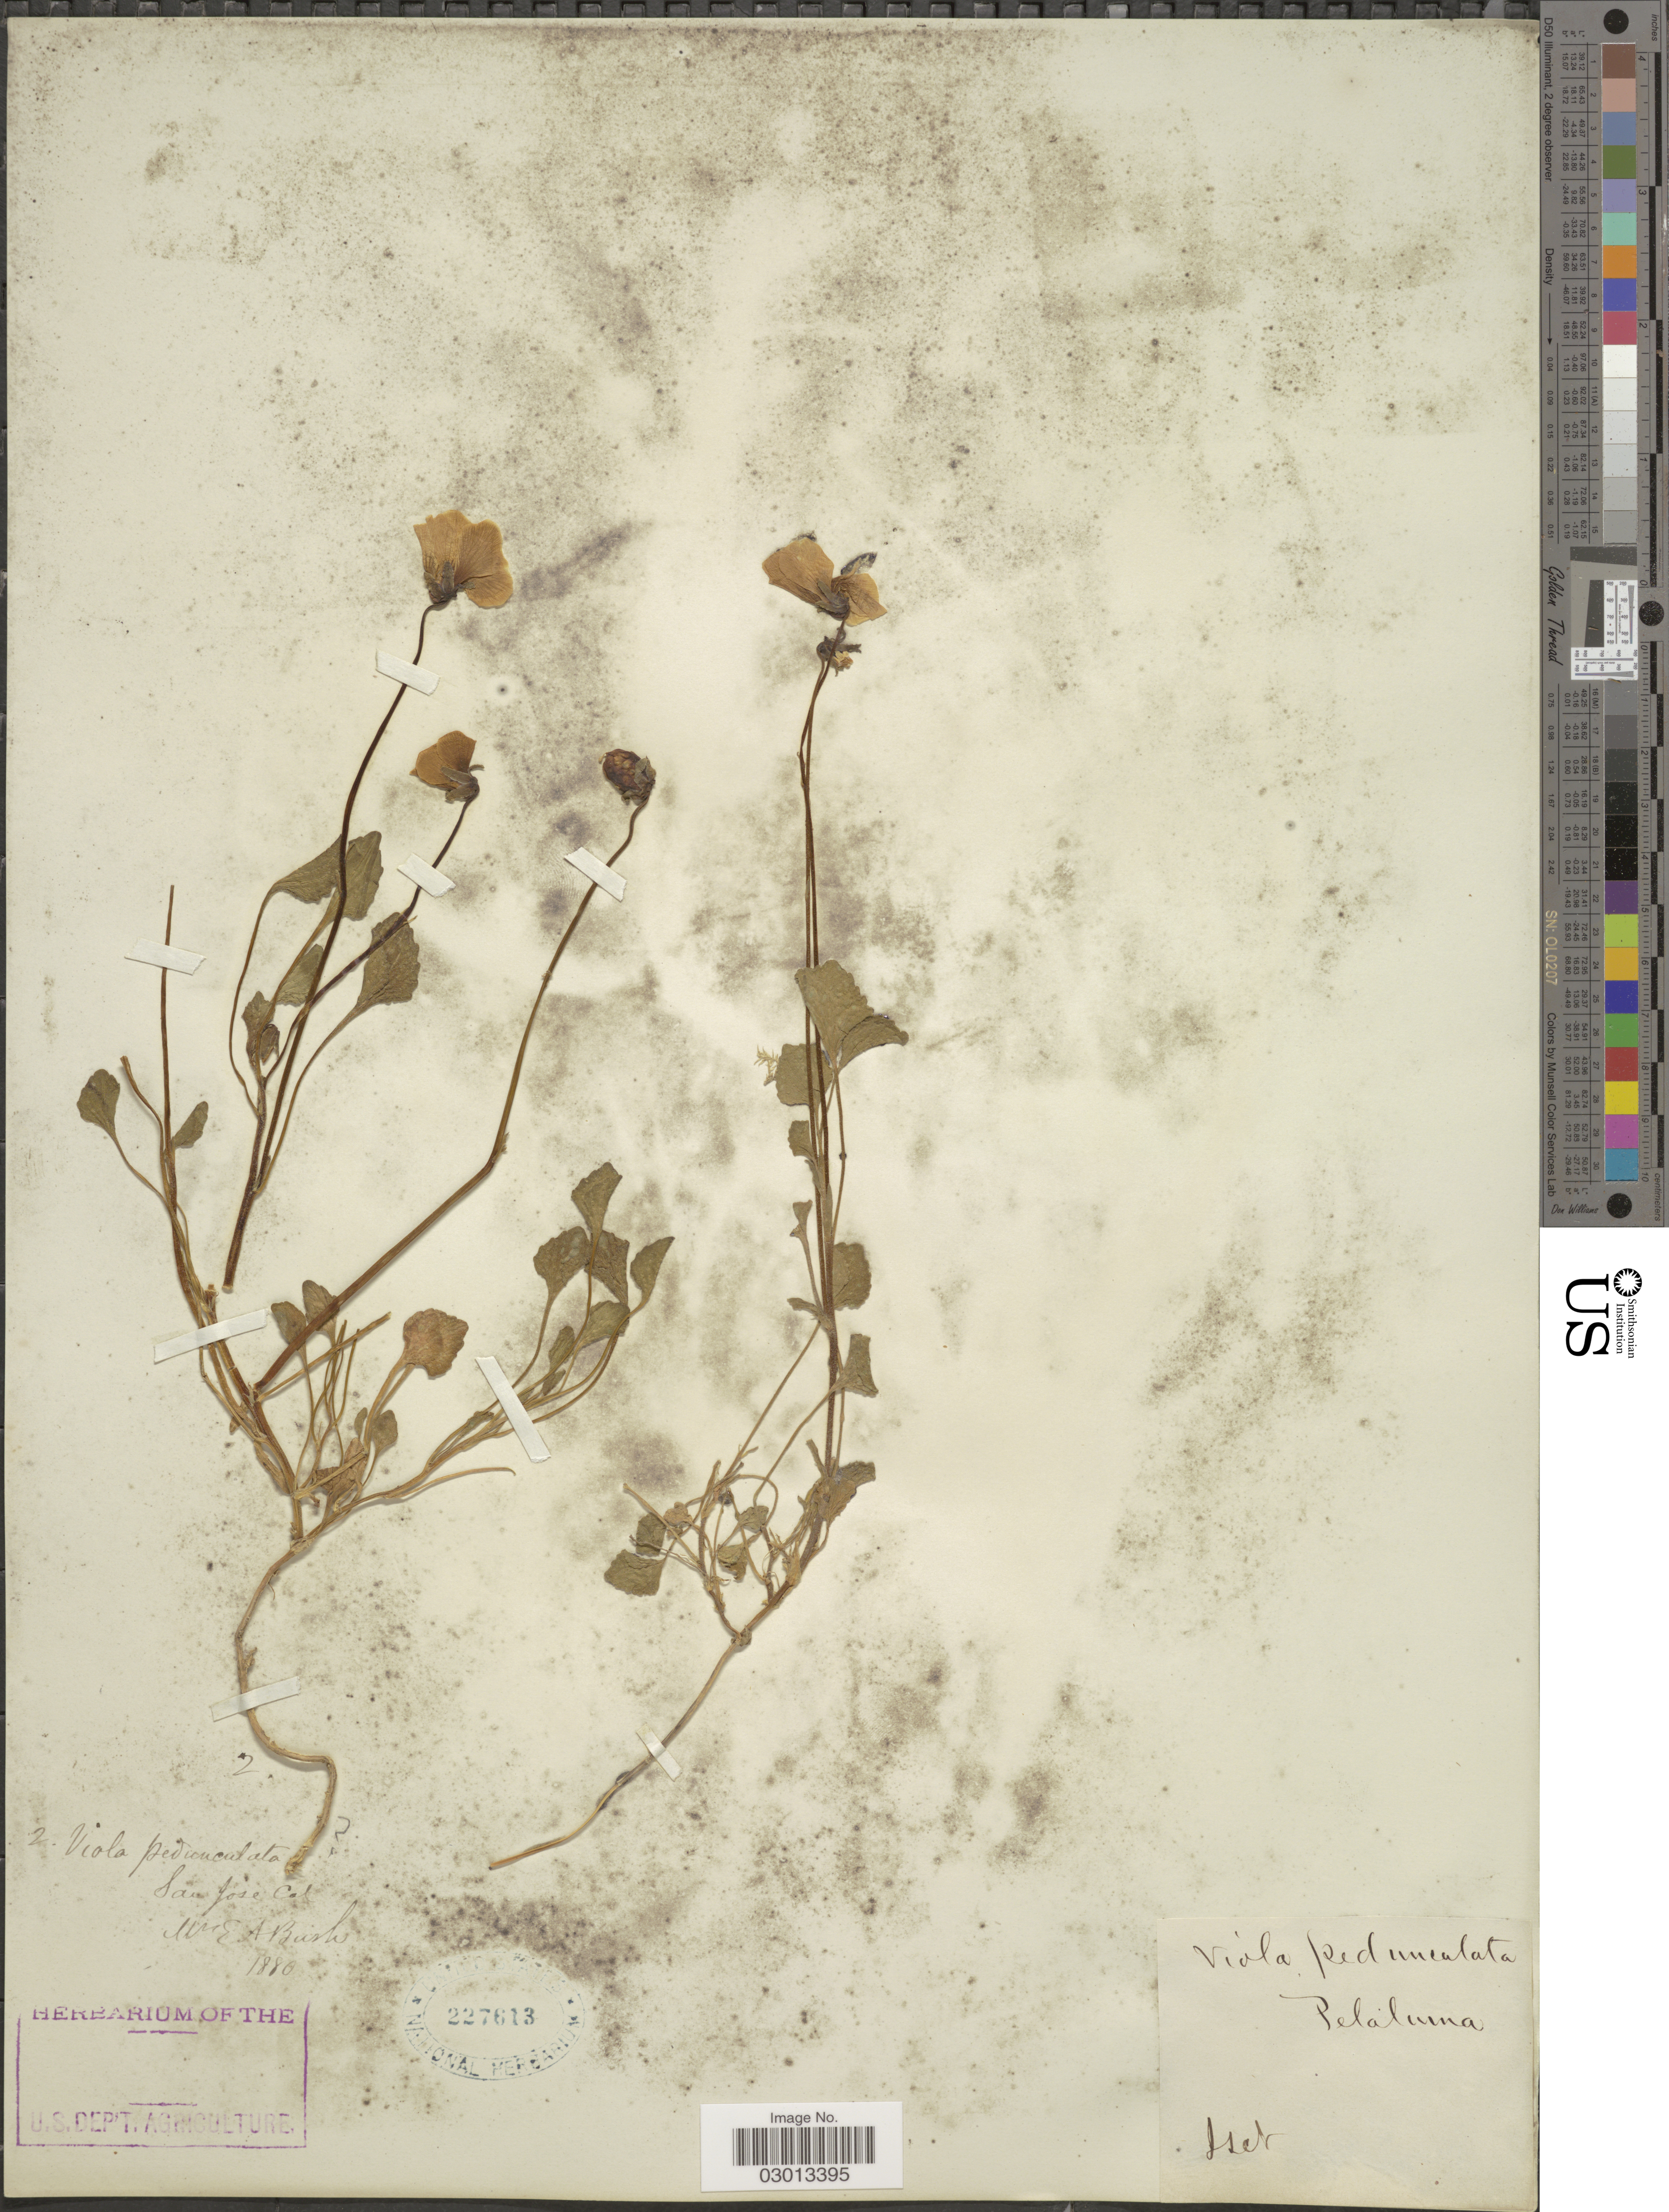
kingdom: Plantae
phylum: Tracheophyta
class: Magnoliopsida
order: Malpighiales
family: Violaceae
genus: Viola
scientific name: Viola pedunculata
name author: Torr. & A. Gray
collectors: E. Bush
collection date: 1880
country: United States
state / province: California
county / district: Santa Clara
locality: San Jose. Petaluma.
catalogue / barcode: US 227613